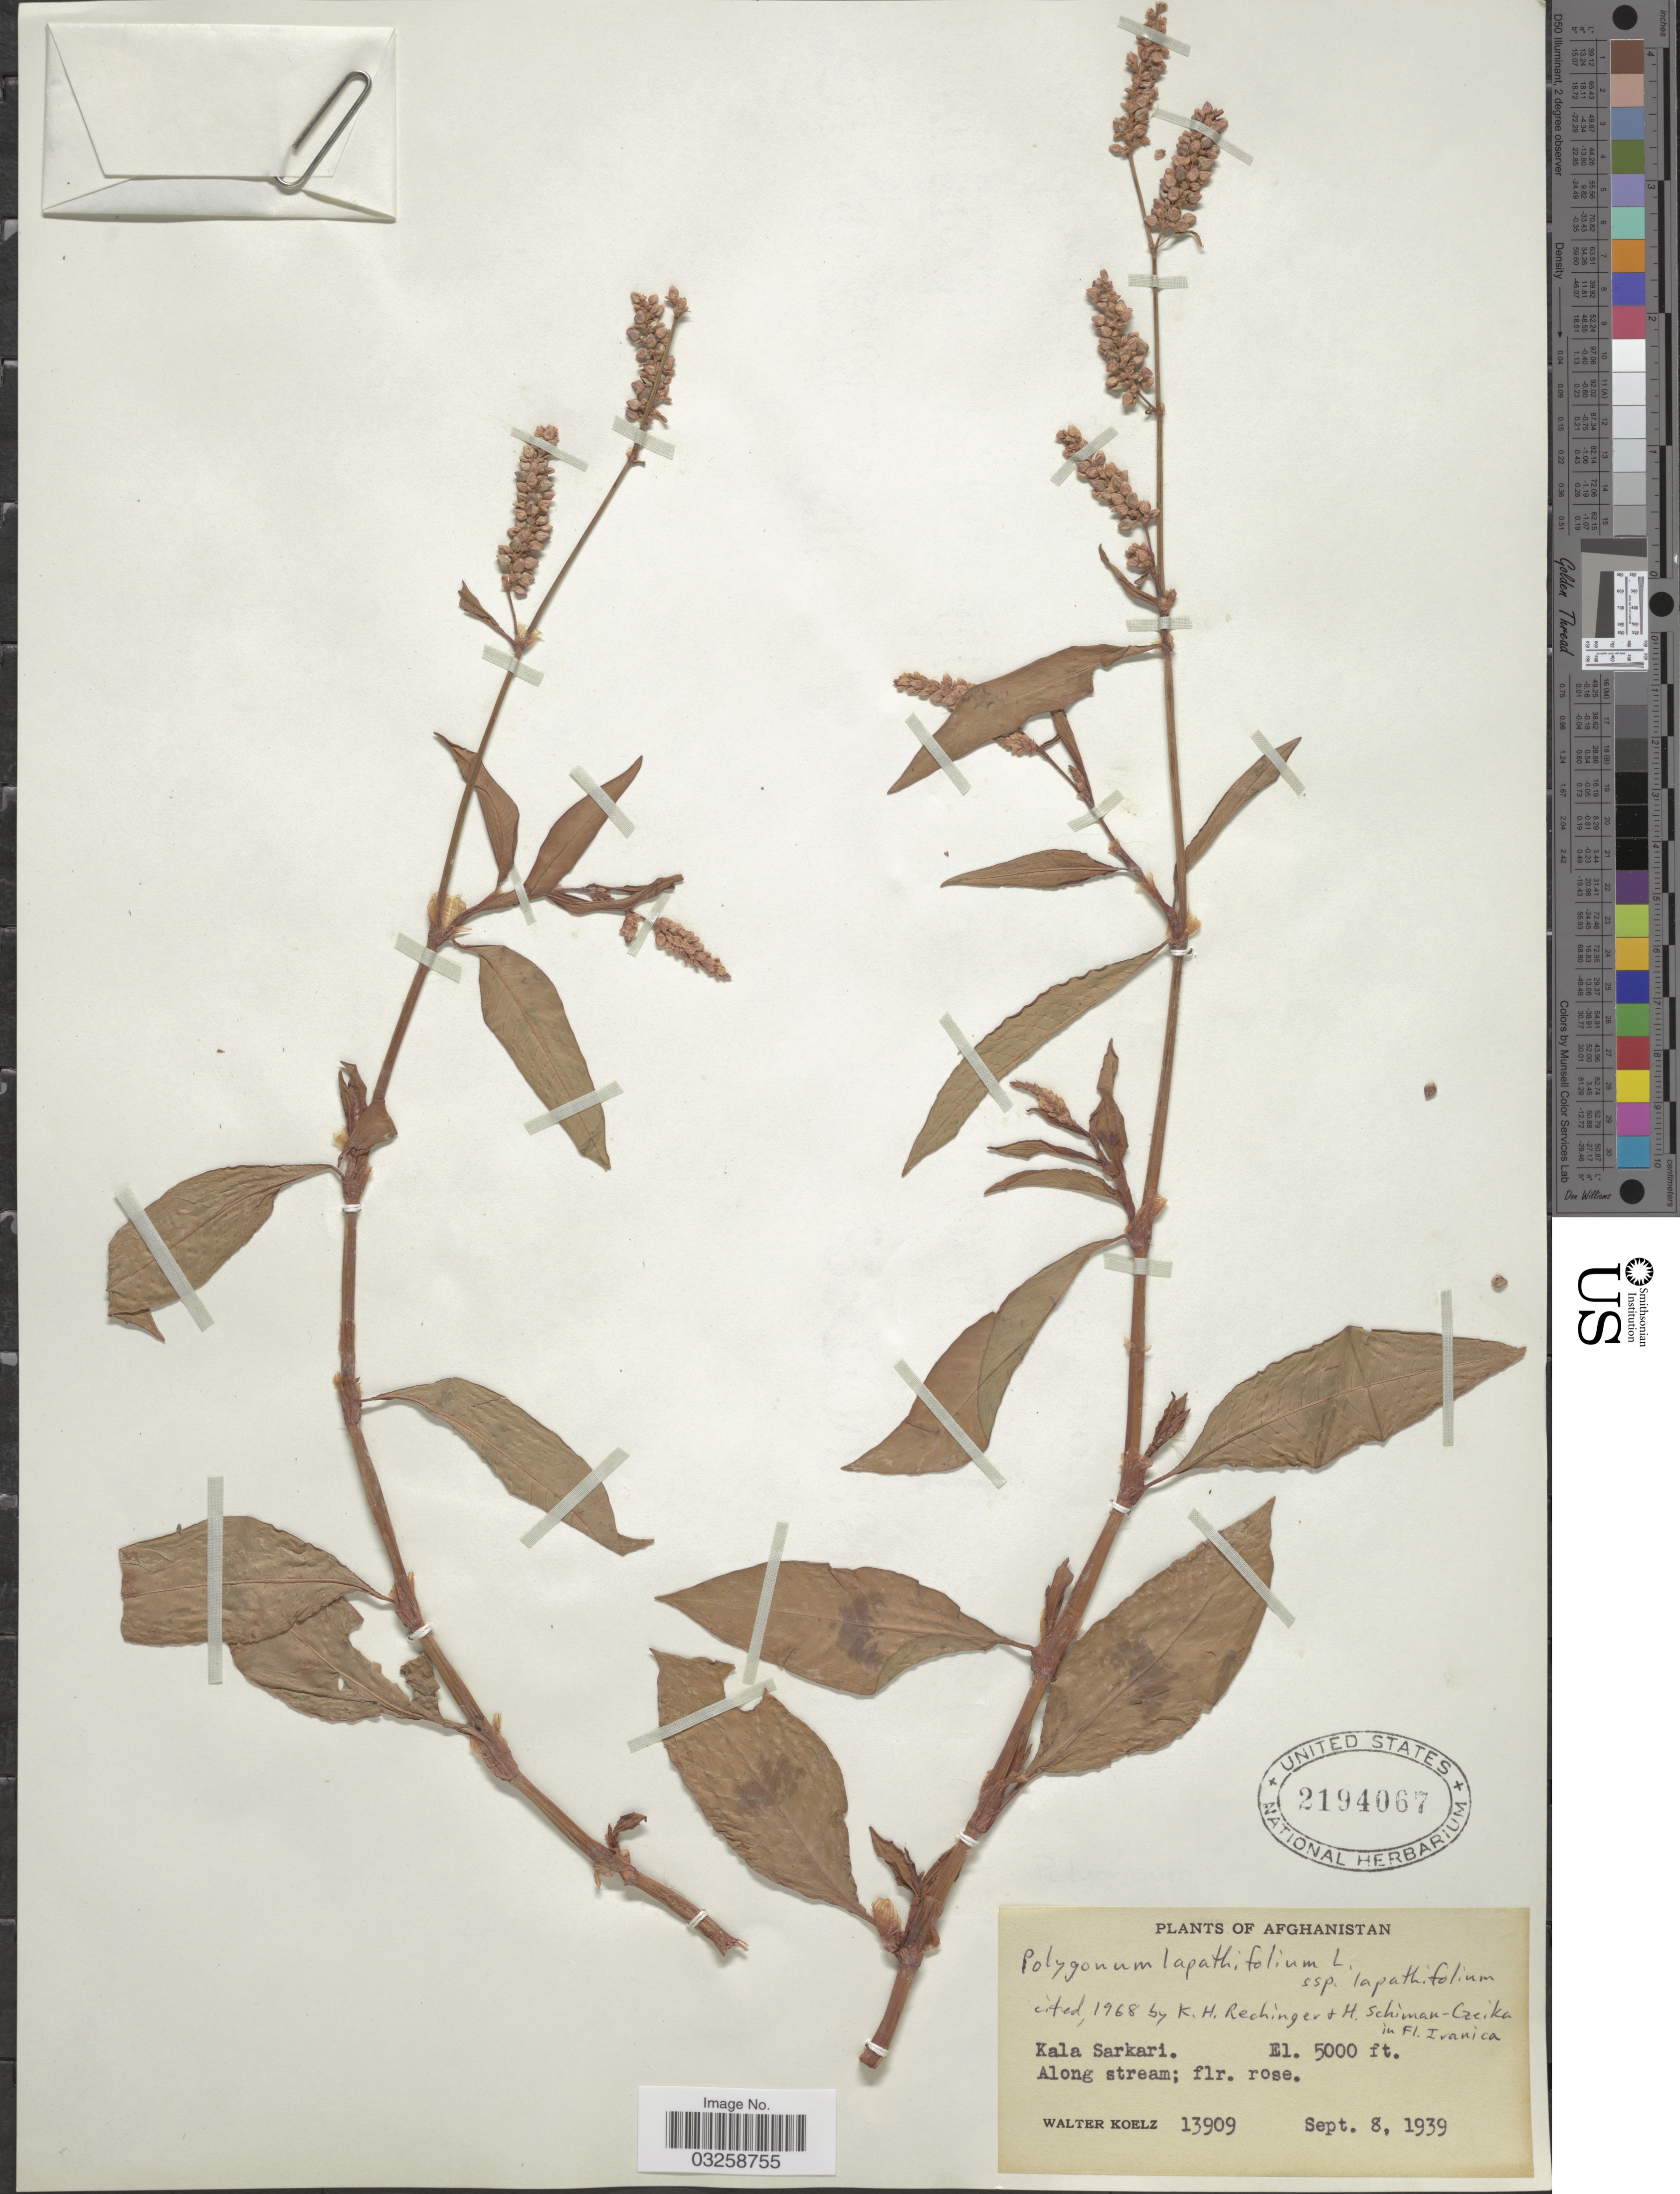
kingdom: Plantae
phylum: Tracheophyta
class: Magnoliopsida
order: Caryophyllales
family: Polygonaceae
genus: Polygonum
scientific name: Polygonum lapathifolium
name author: L.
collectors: W. N. Koelz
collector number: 13909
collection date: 1939-09-08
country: Afghanistan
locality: Kala Sarkari.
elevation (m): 1524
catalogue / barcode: US 2194067